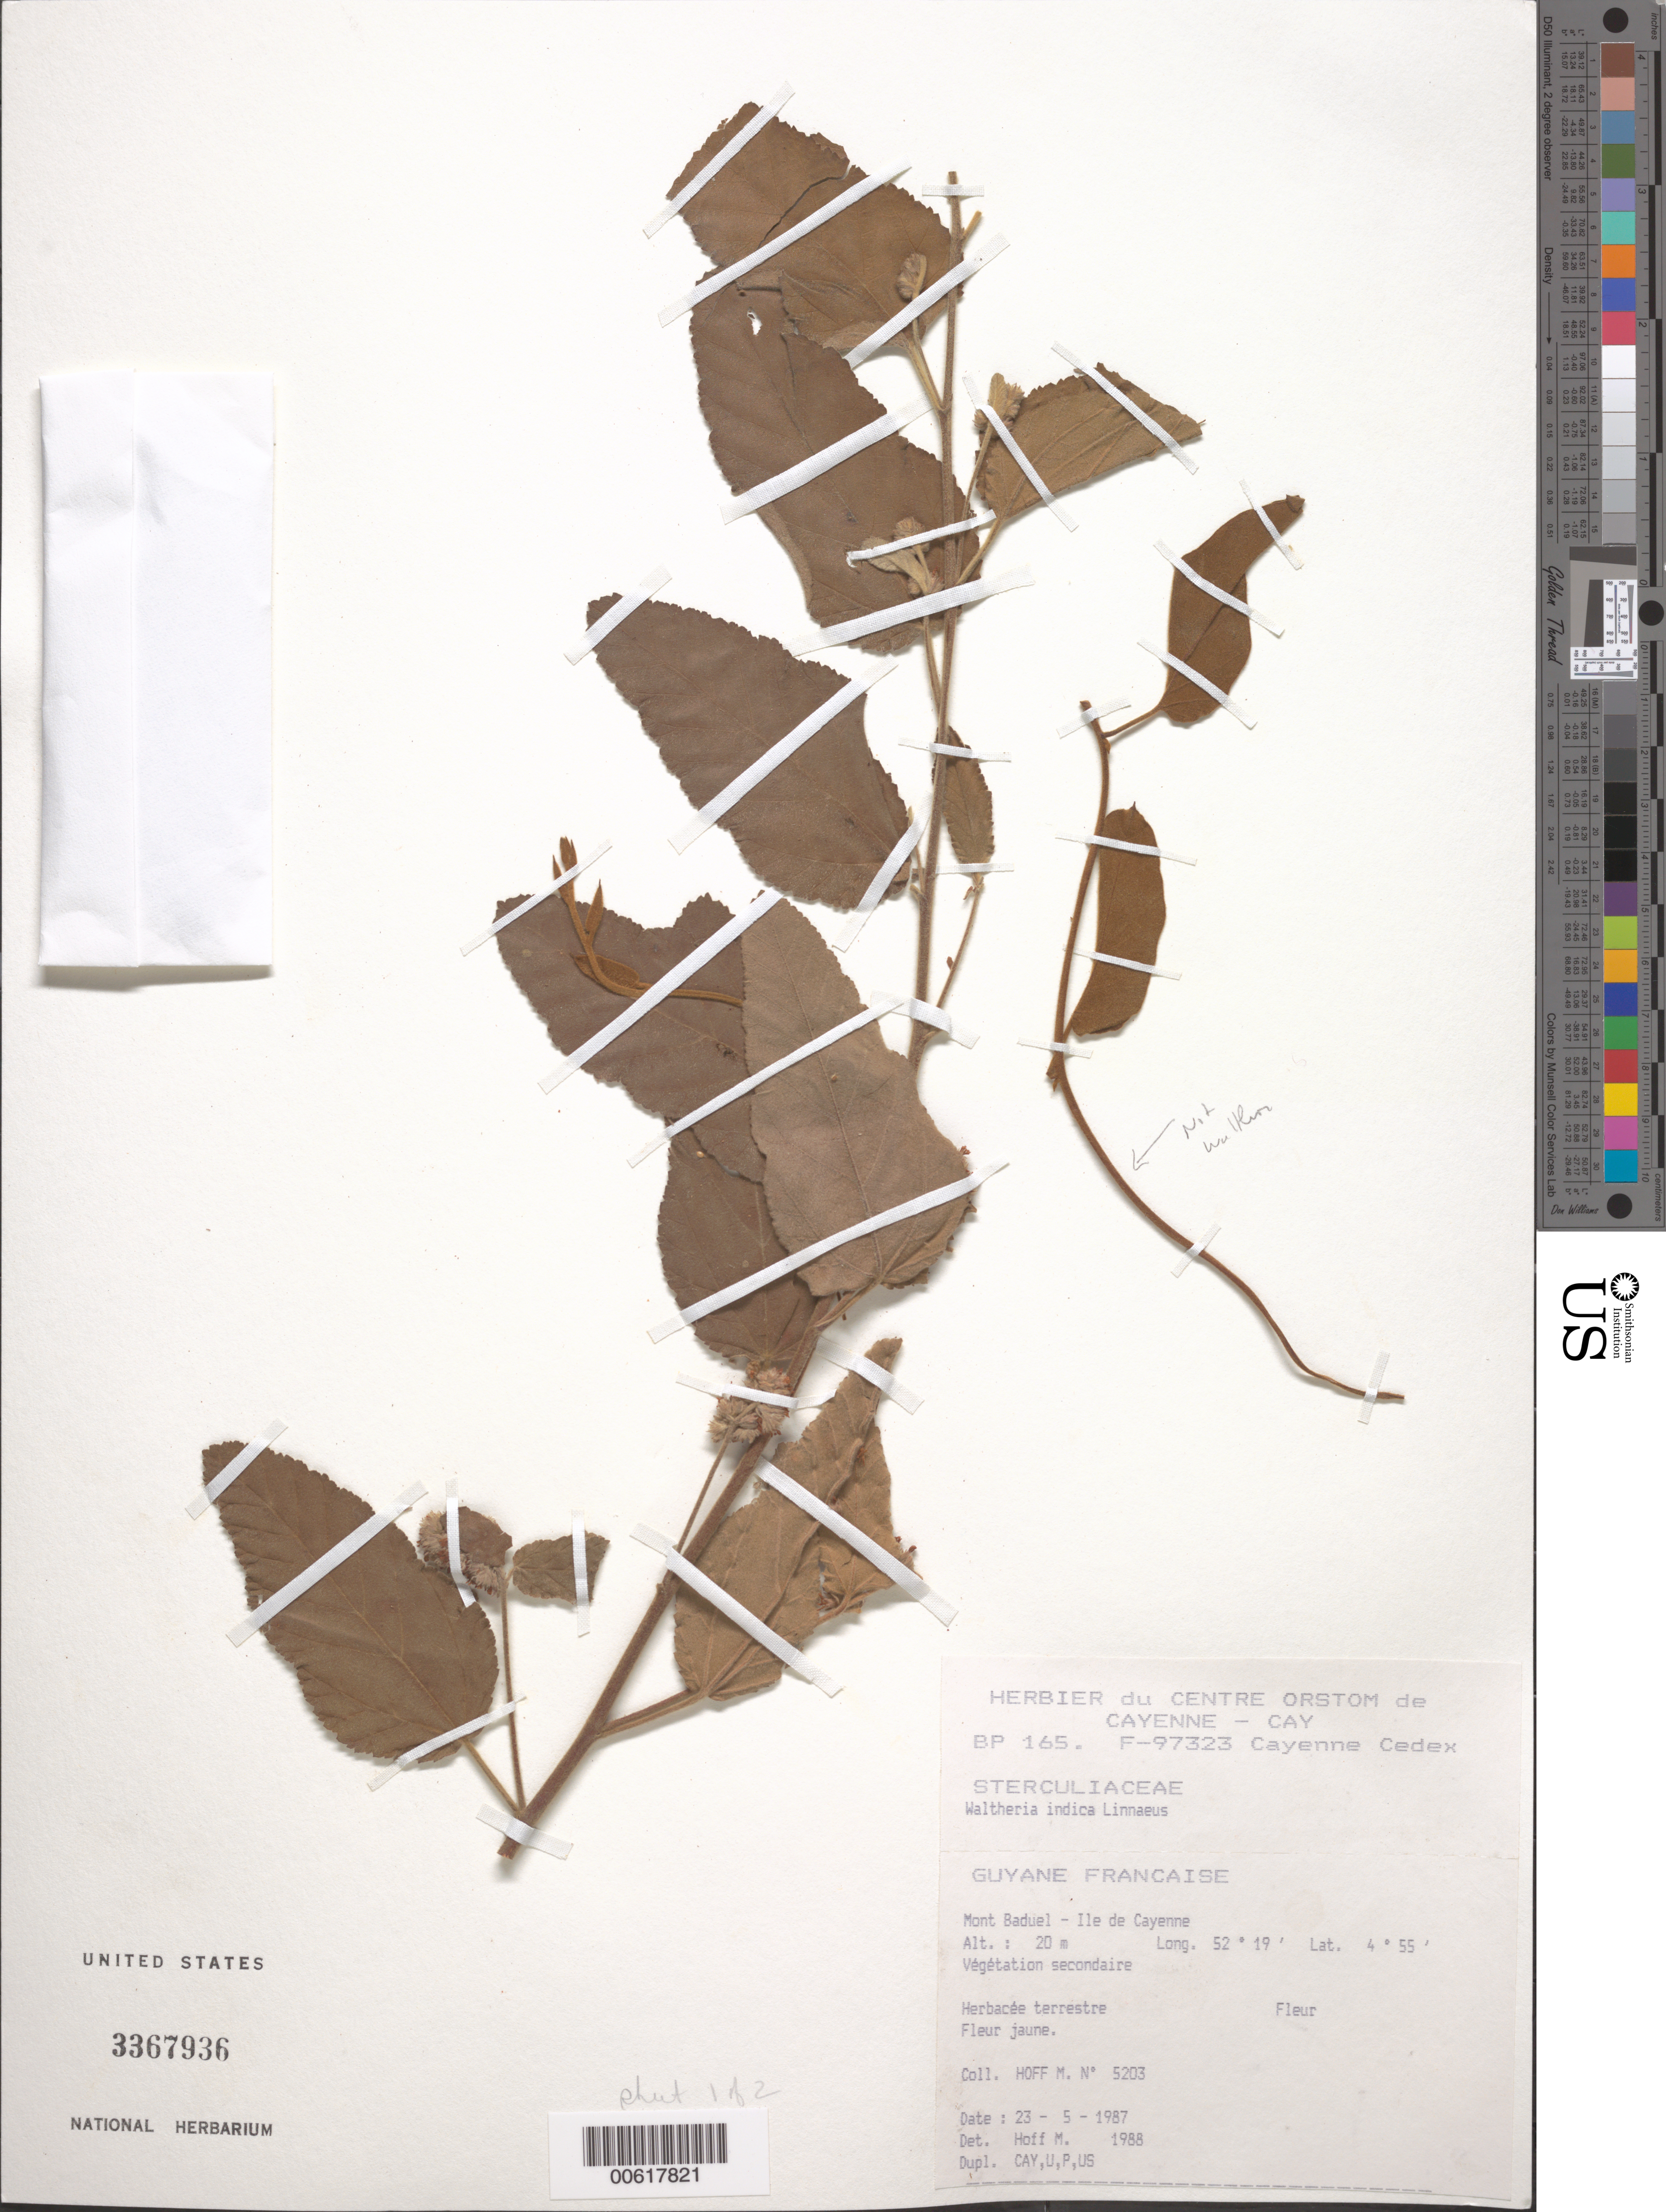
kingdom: Plantae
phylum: Tracheophyta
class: Magnoliopsida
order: Malvales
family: Malvaceae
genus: Waltheria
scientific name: Waltheria indica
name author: L.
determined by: Dorr, L. J., (BOT), Smithsonian Institution - National Museum of Natural History (UNITED STATES)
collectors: M. Hoff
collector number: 5203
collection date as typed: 23-May-87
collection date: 1987-05-23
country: French Guiana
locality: Mont Baduel, Ile de Cayenne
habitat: Secondary vegetation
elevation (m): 20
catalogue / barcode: US 3367936